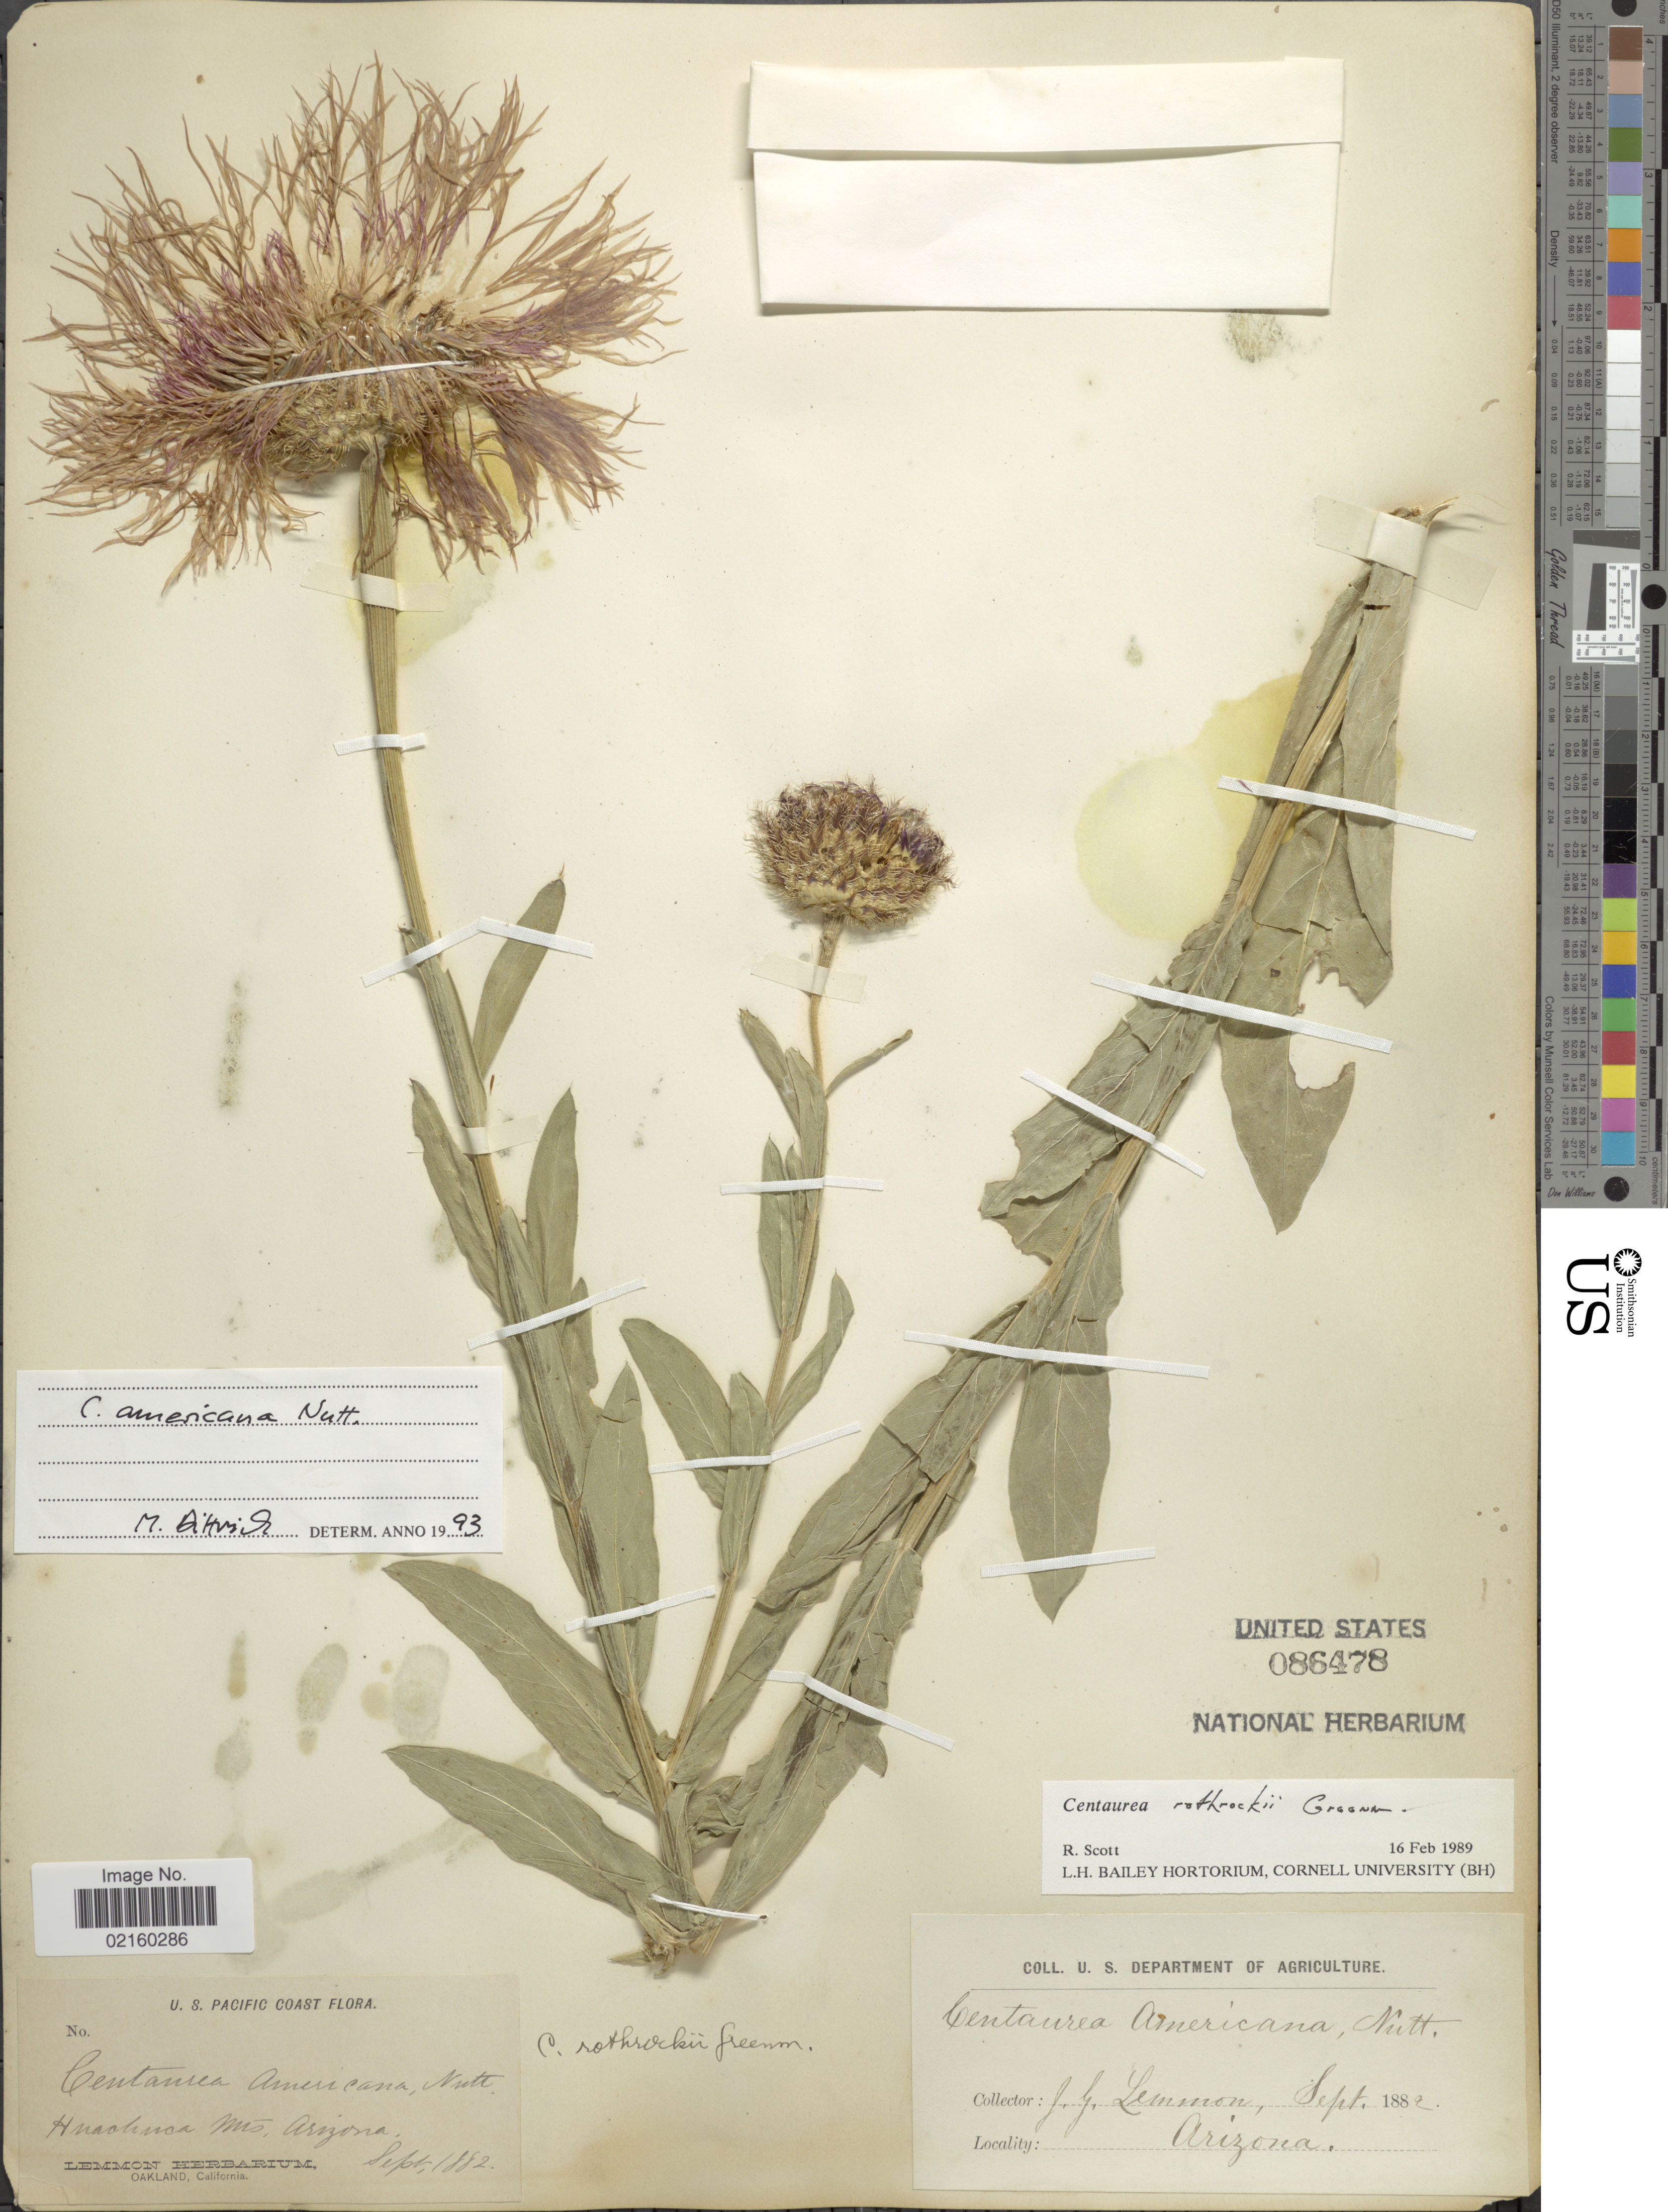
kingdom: Plantae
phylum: Tracheophyta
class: Magnoliopsida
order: Asterales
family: Asteraceae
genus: Plectocephalus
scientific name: Plectocephalus americanus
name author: (Nutt.) D. Don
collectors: J. Lemmon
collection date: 1882-09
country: United States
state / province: Arizona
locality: Huachuca Mts.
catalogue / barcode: US 86478